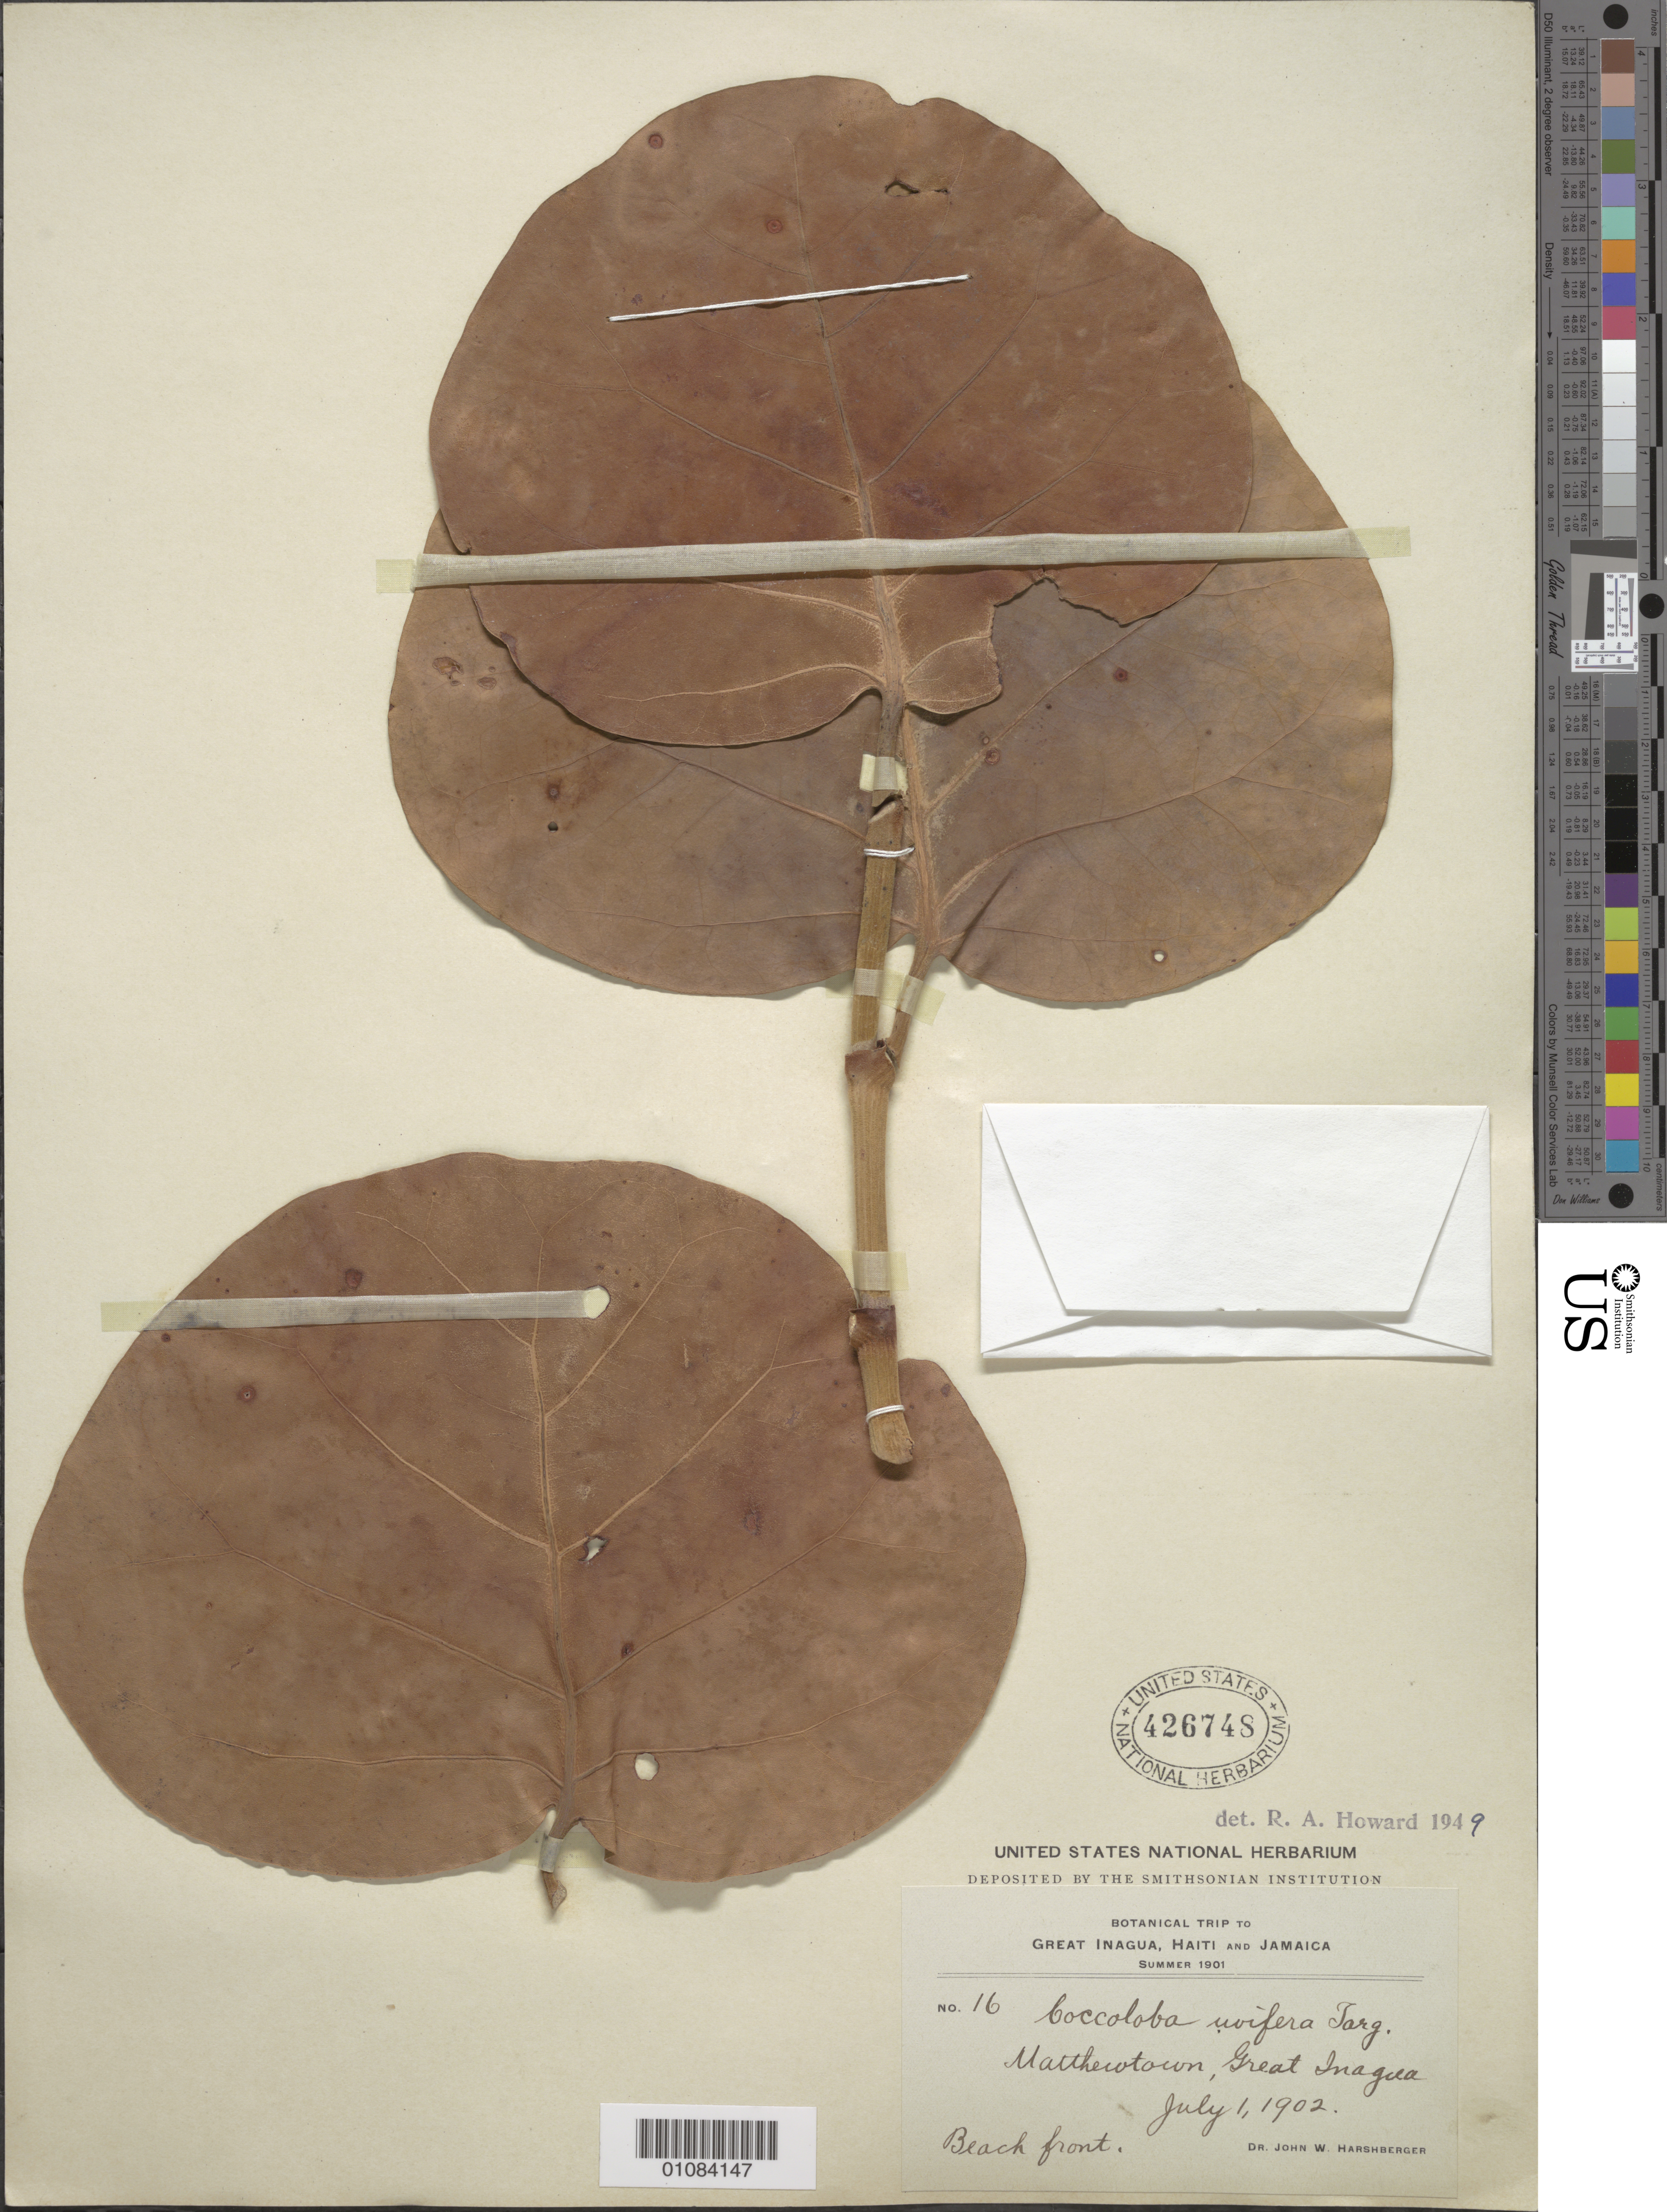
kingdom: Plantae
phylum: Tracheophyta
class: Magnoliopsida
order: Caryophyllales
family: Polygonaceae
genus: Coccoloba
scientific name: Coccoloba uvifera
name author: L.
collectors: J. W. Harshberger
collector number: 16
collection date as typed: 01 Jul 1902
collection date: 1902-07-01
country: Bahamas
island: Great Inagua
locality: Matthewtown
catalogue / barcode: US 426748